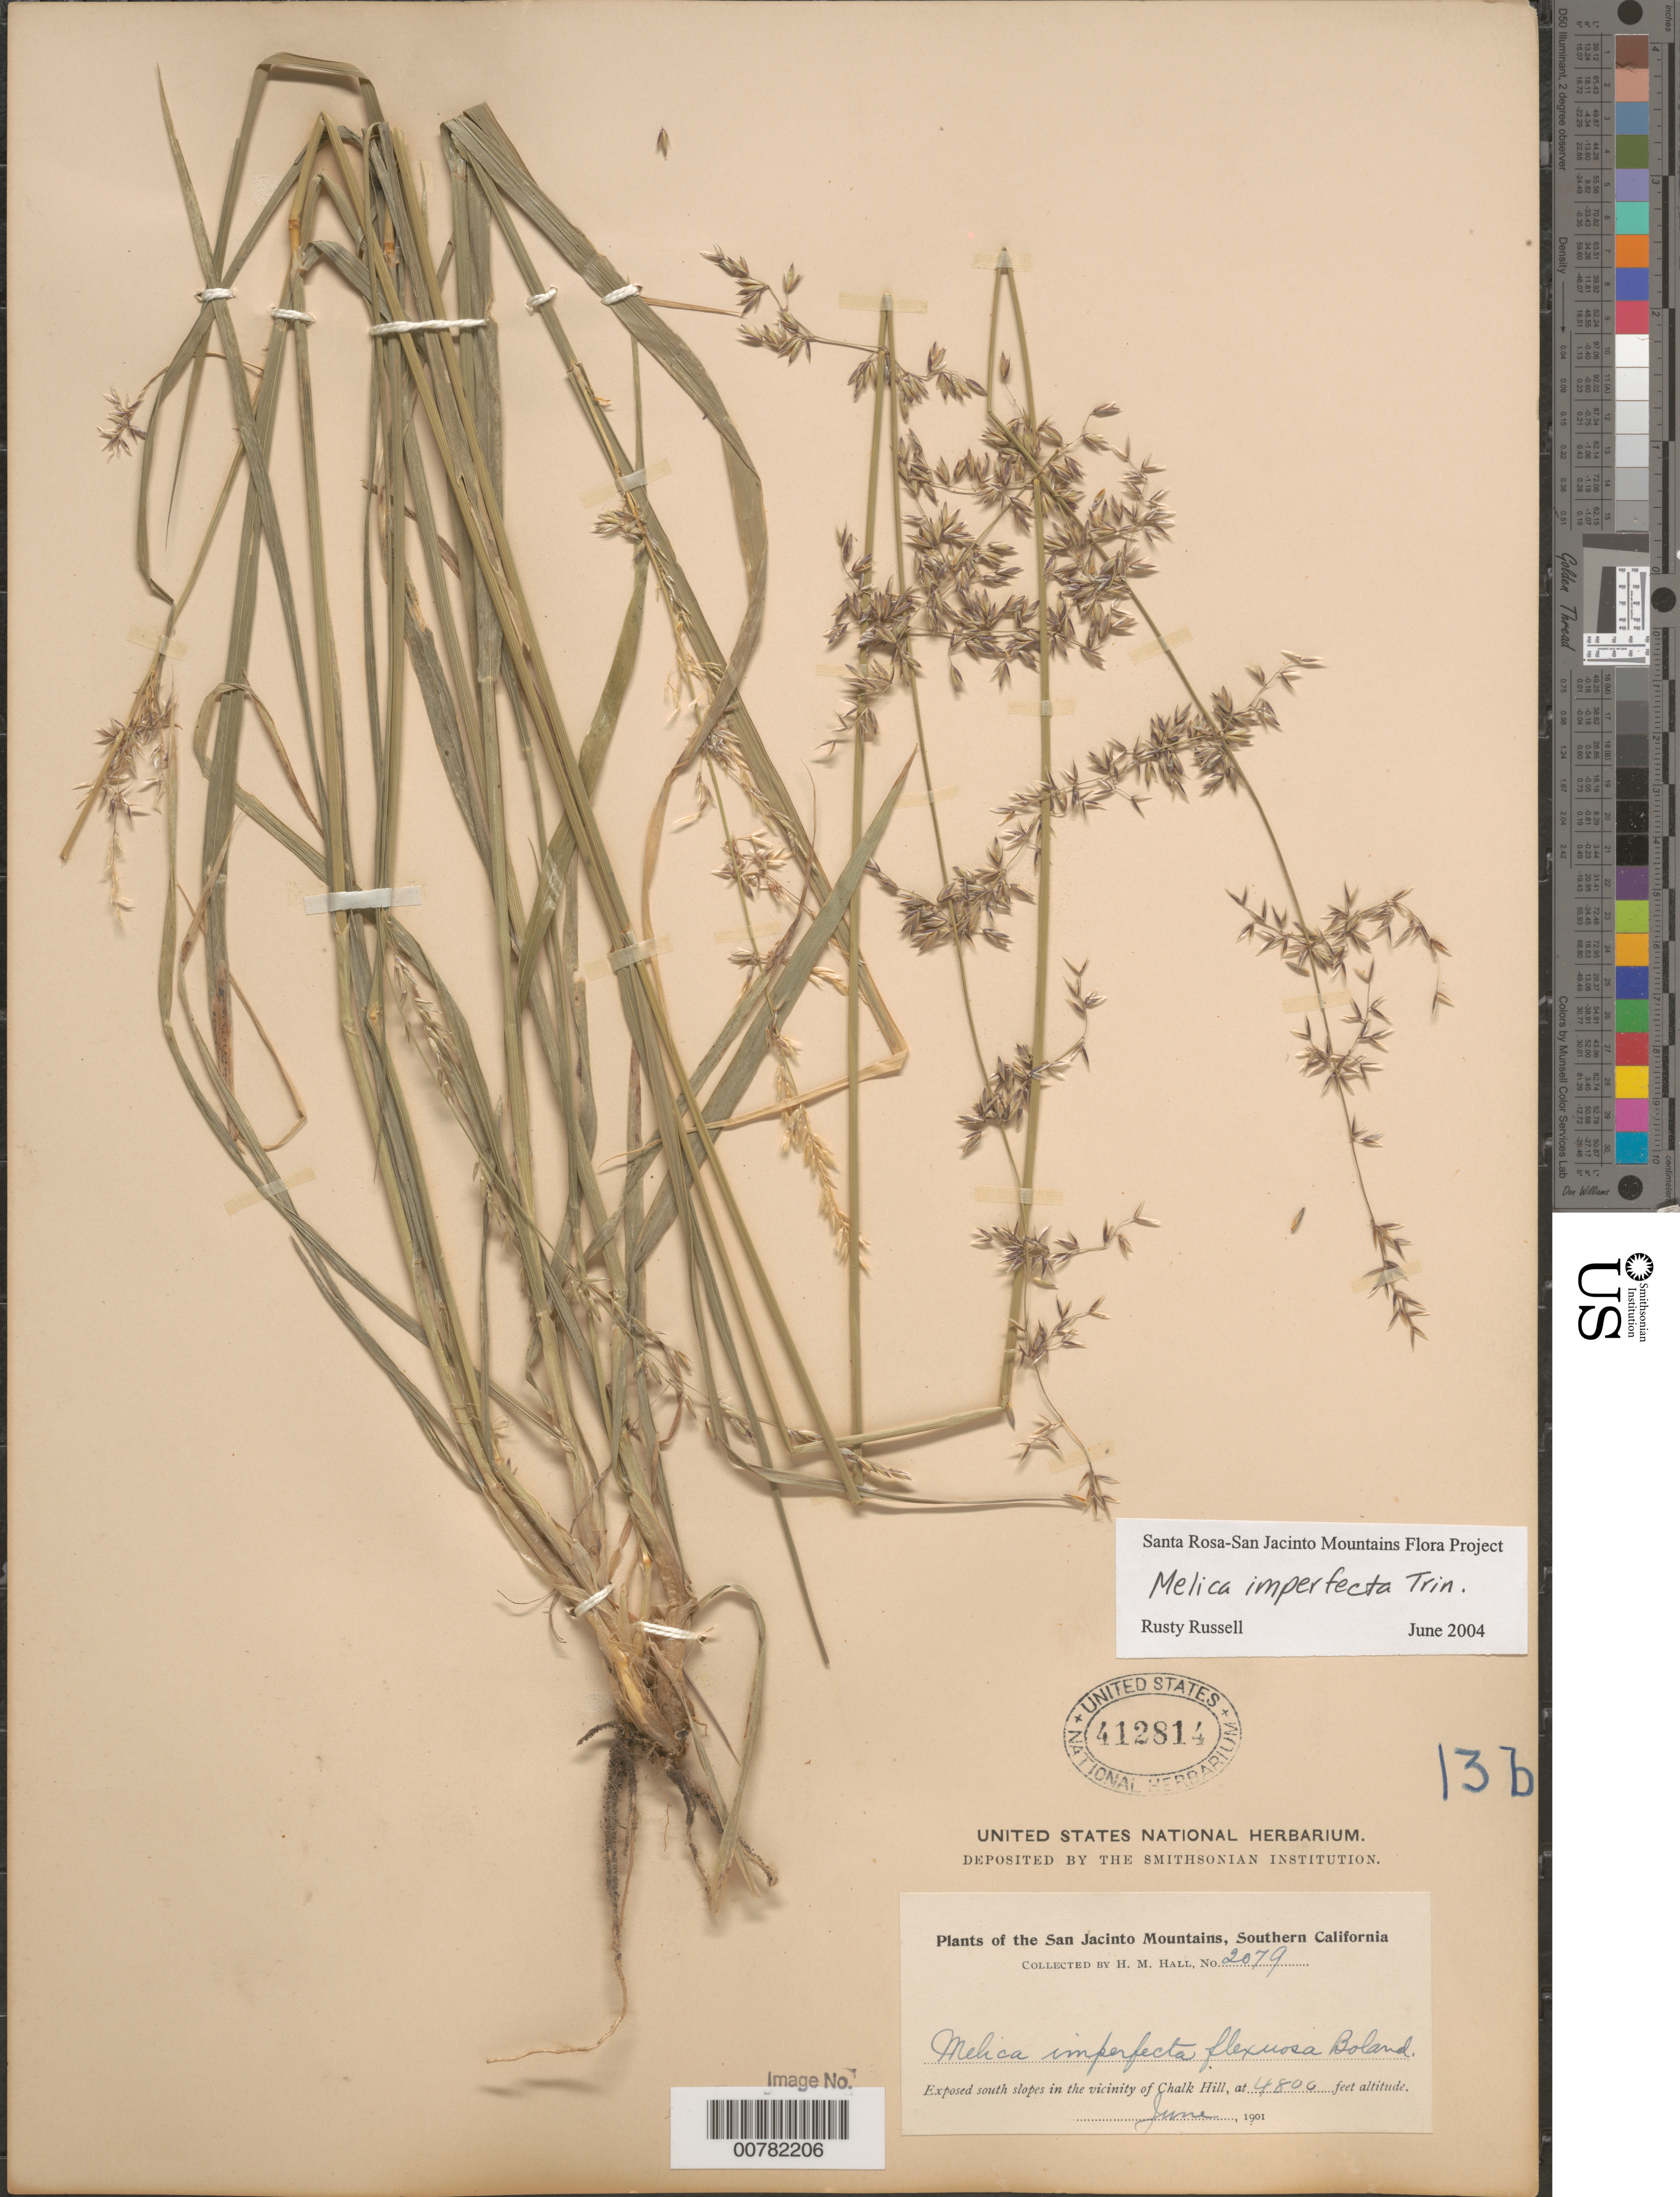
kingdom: Plantae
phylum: Tracheophyta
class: Liliopsida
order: Poales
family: Poaceae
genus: Melica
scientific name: Melica imperfecta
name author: Trin.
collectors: H. M. Hall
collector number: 2079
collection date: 1901-06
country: United States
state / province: California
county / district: Riverside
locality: The San Jacinto Mountains, Southern California. Exposed south slopes in the vicinity of Chalk Hill.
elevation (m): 1463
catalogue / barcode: US 412814